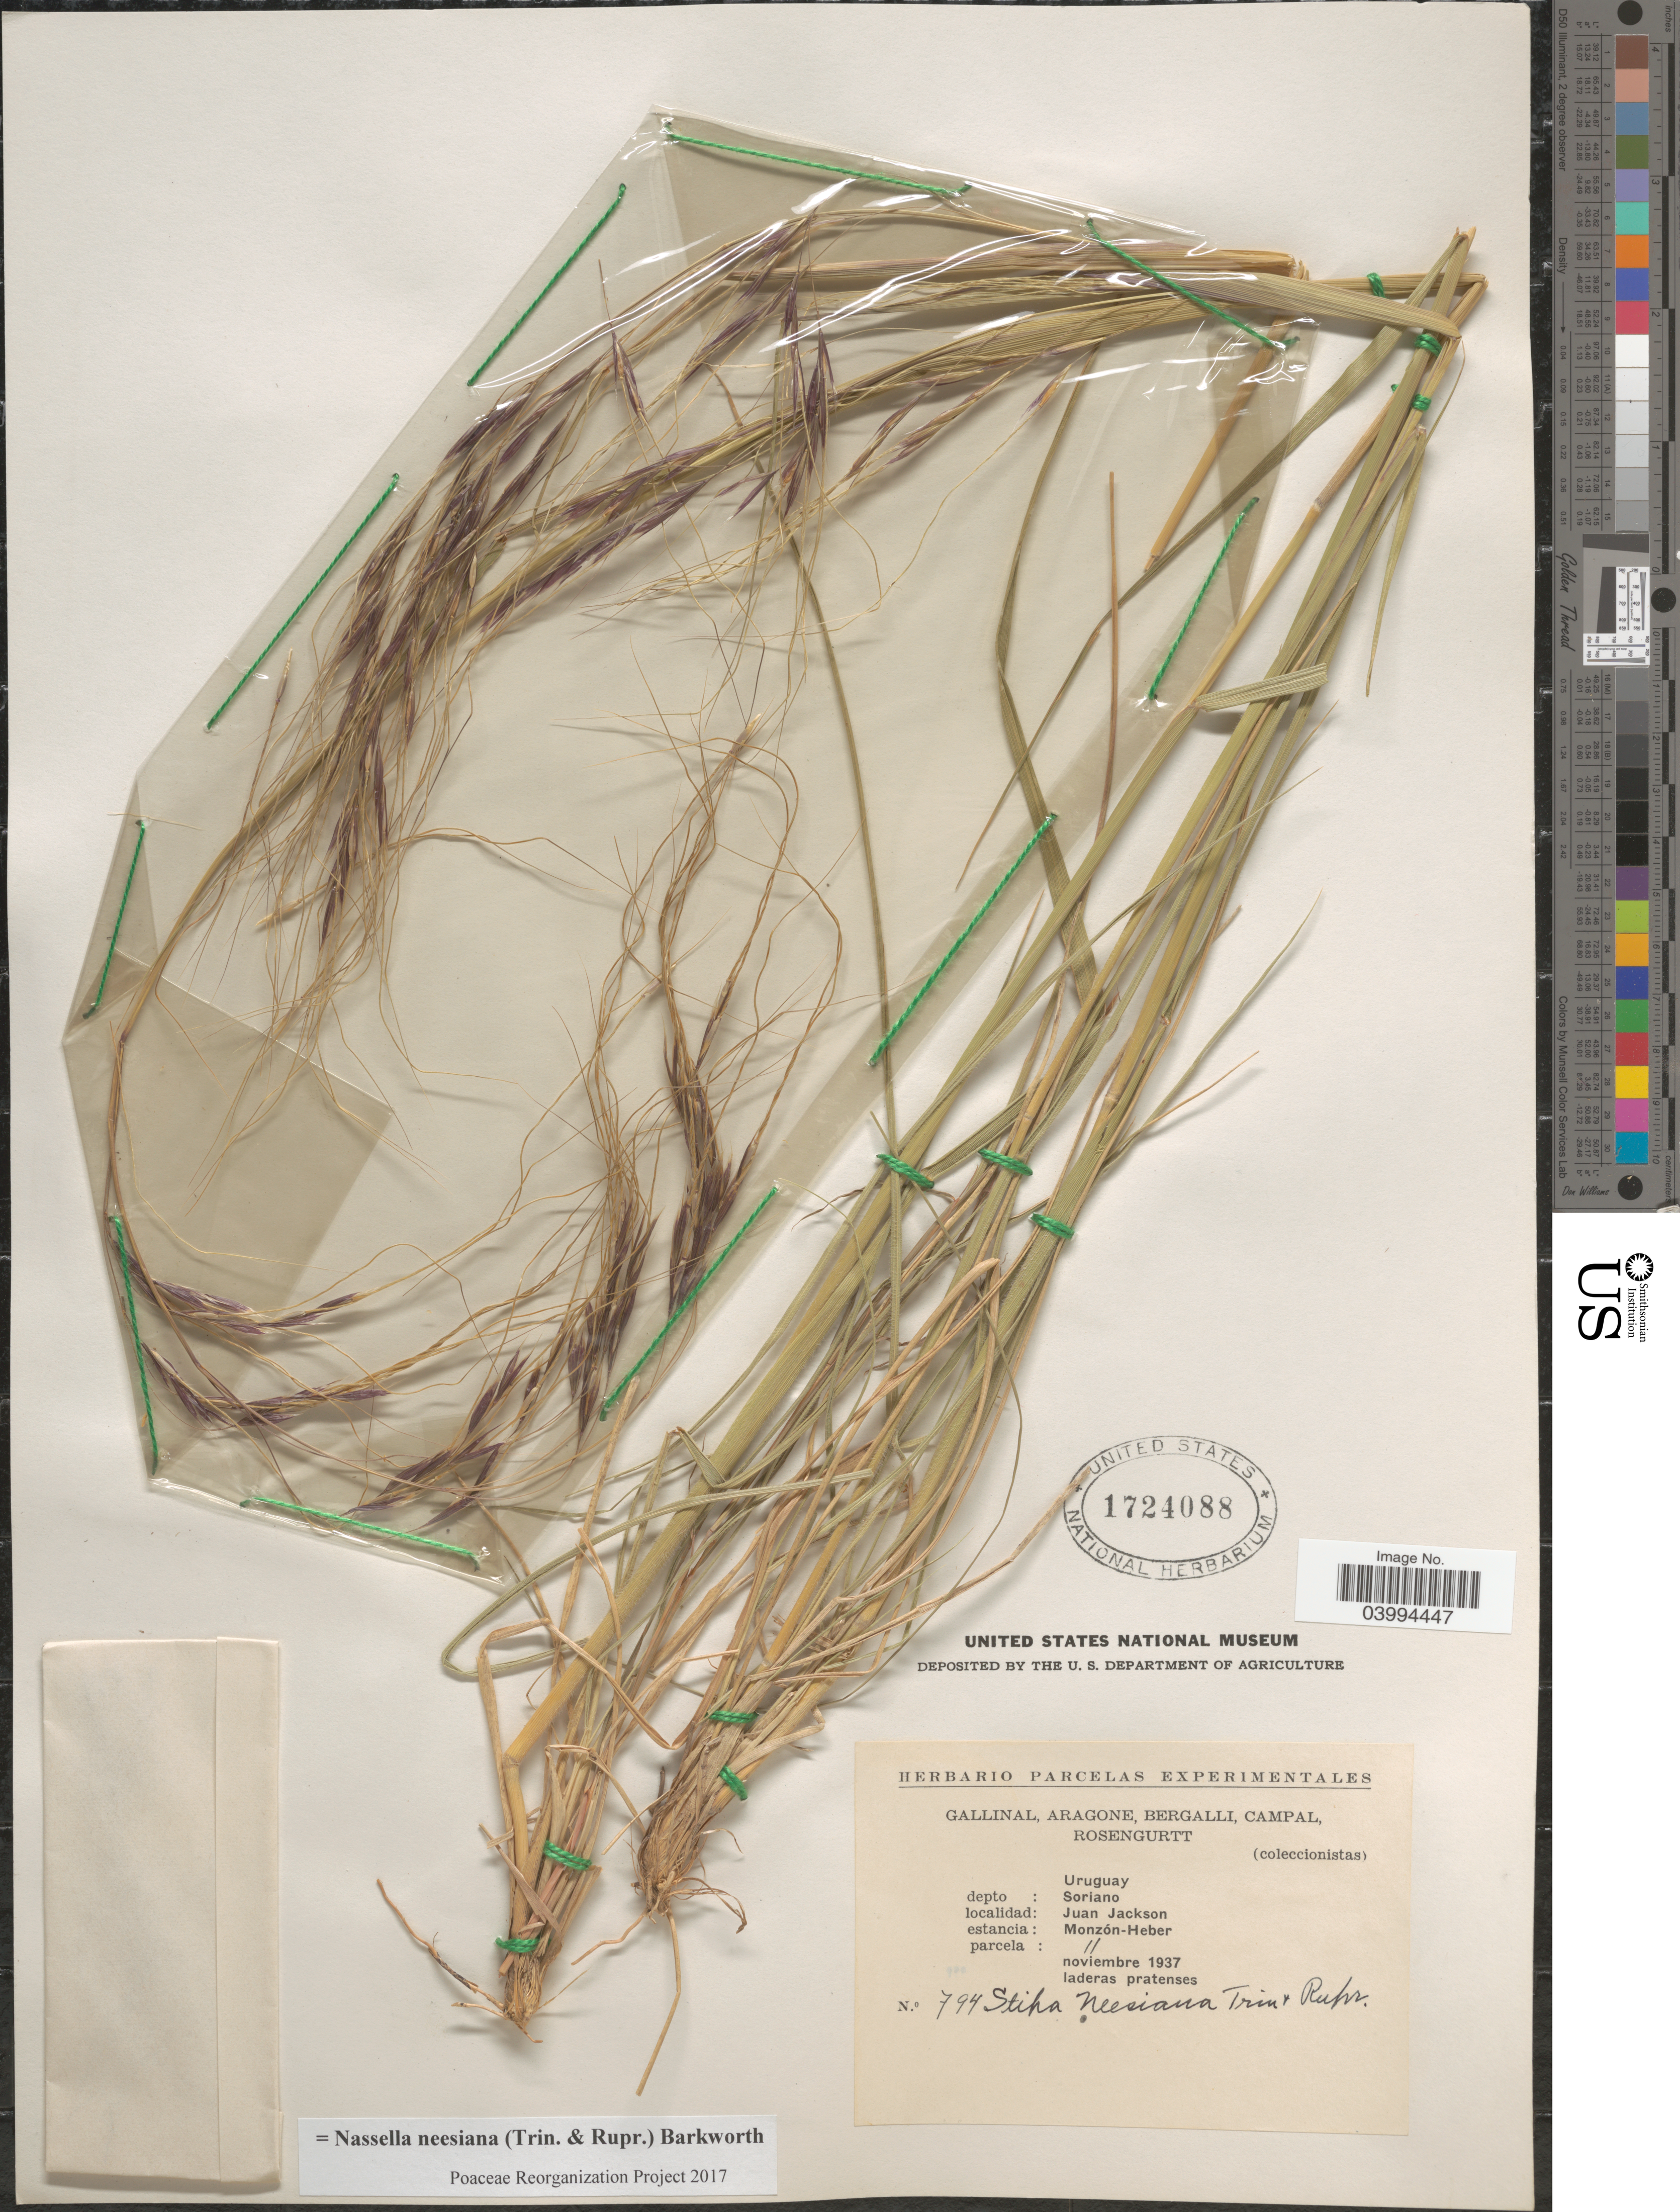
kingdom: Plantae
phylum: Tracheophyta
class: Liliopsida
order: Poales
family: Poaceae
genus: Nassella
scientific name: Nassella neesiana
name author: (Trin. & Rupr.) Barkworth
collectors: -. Gallinal, -- Aragone, -- Bergalli, -- Campal & Rosengurtt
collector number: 794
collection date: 1937-11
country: Uruguay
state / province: Soriano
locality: Depto: Soriano. Juan Jackson. Estancia: Monzón-Heber. Parcela: 11.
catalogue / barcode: US 1724088